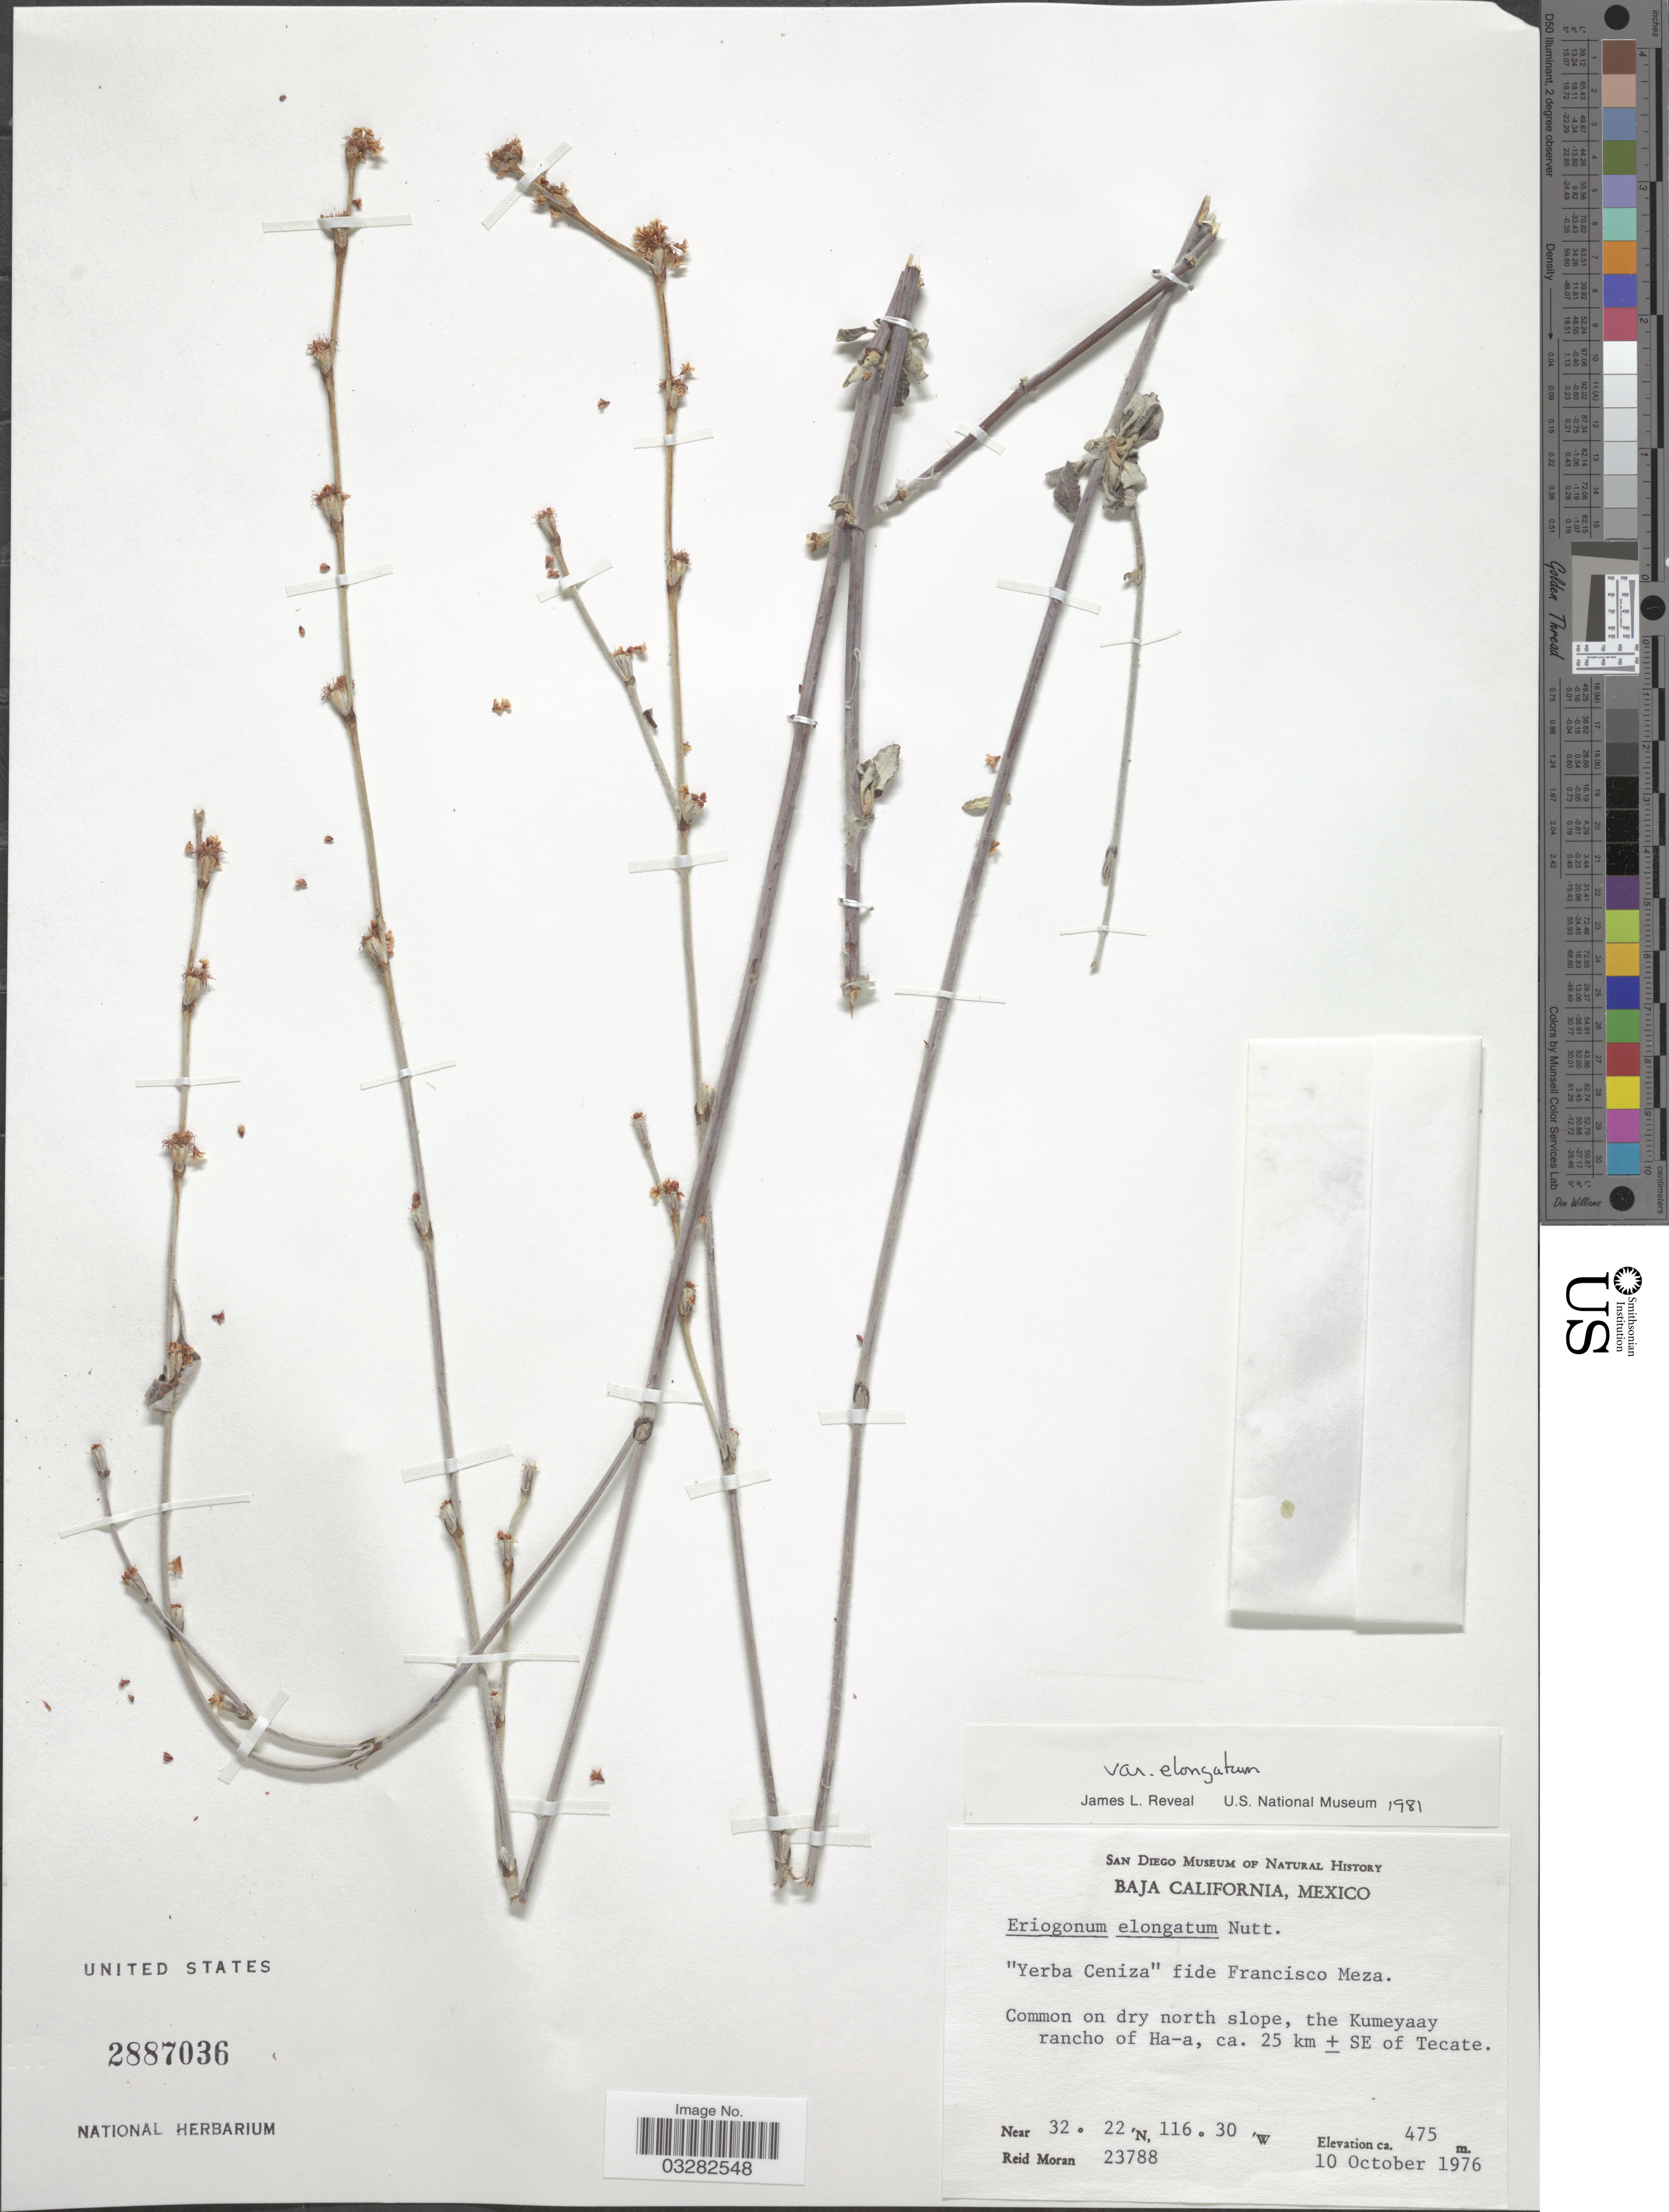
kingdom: Plantae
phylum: Tracheophyta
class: Magnoliopsida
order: Caryophyllales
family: Polygonaceae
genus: Eriogonum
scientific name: Eriogonum elongatum var. elongatum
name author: Benth.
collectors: R. Moran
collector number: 23788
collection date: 1976-10-10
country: Mexico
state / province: Baja California Norte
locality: On dry north slope, the Kumeyaay rancho of Ha-a, ca. 25 km ± SE of Tecate.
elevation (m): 475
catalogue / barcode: US 2887036